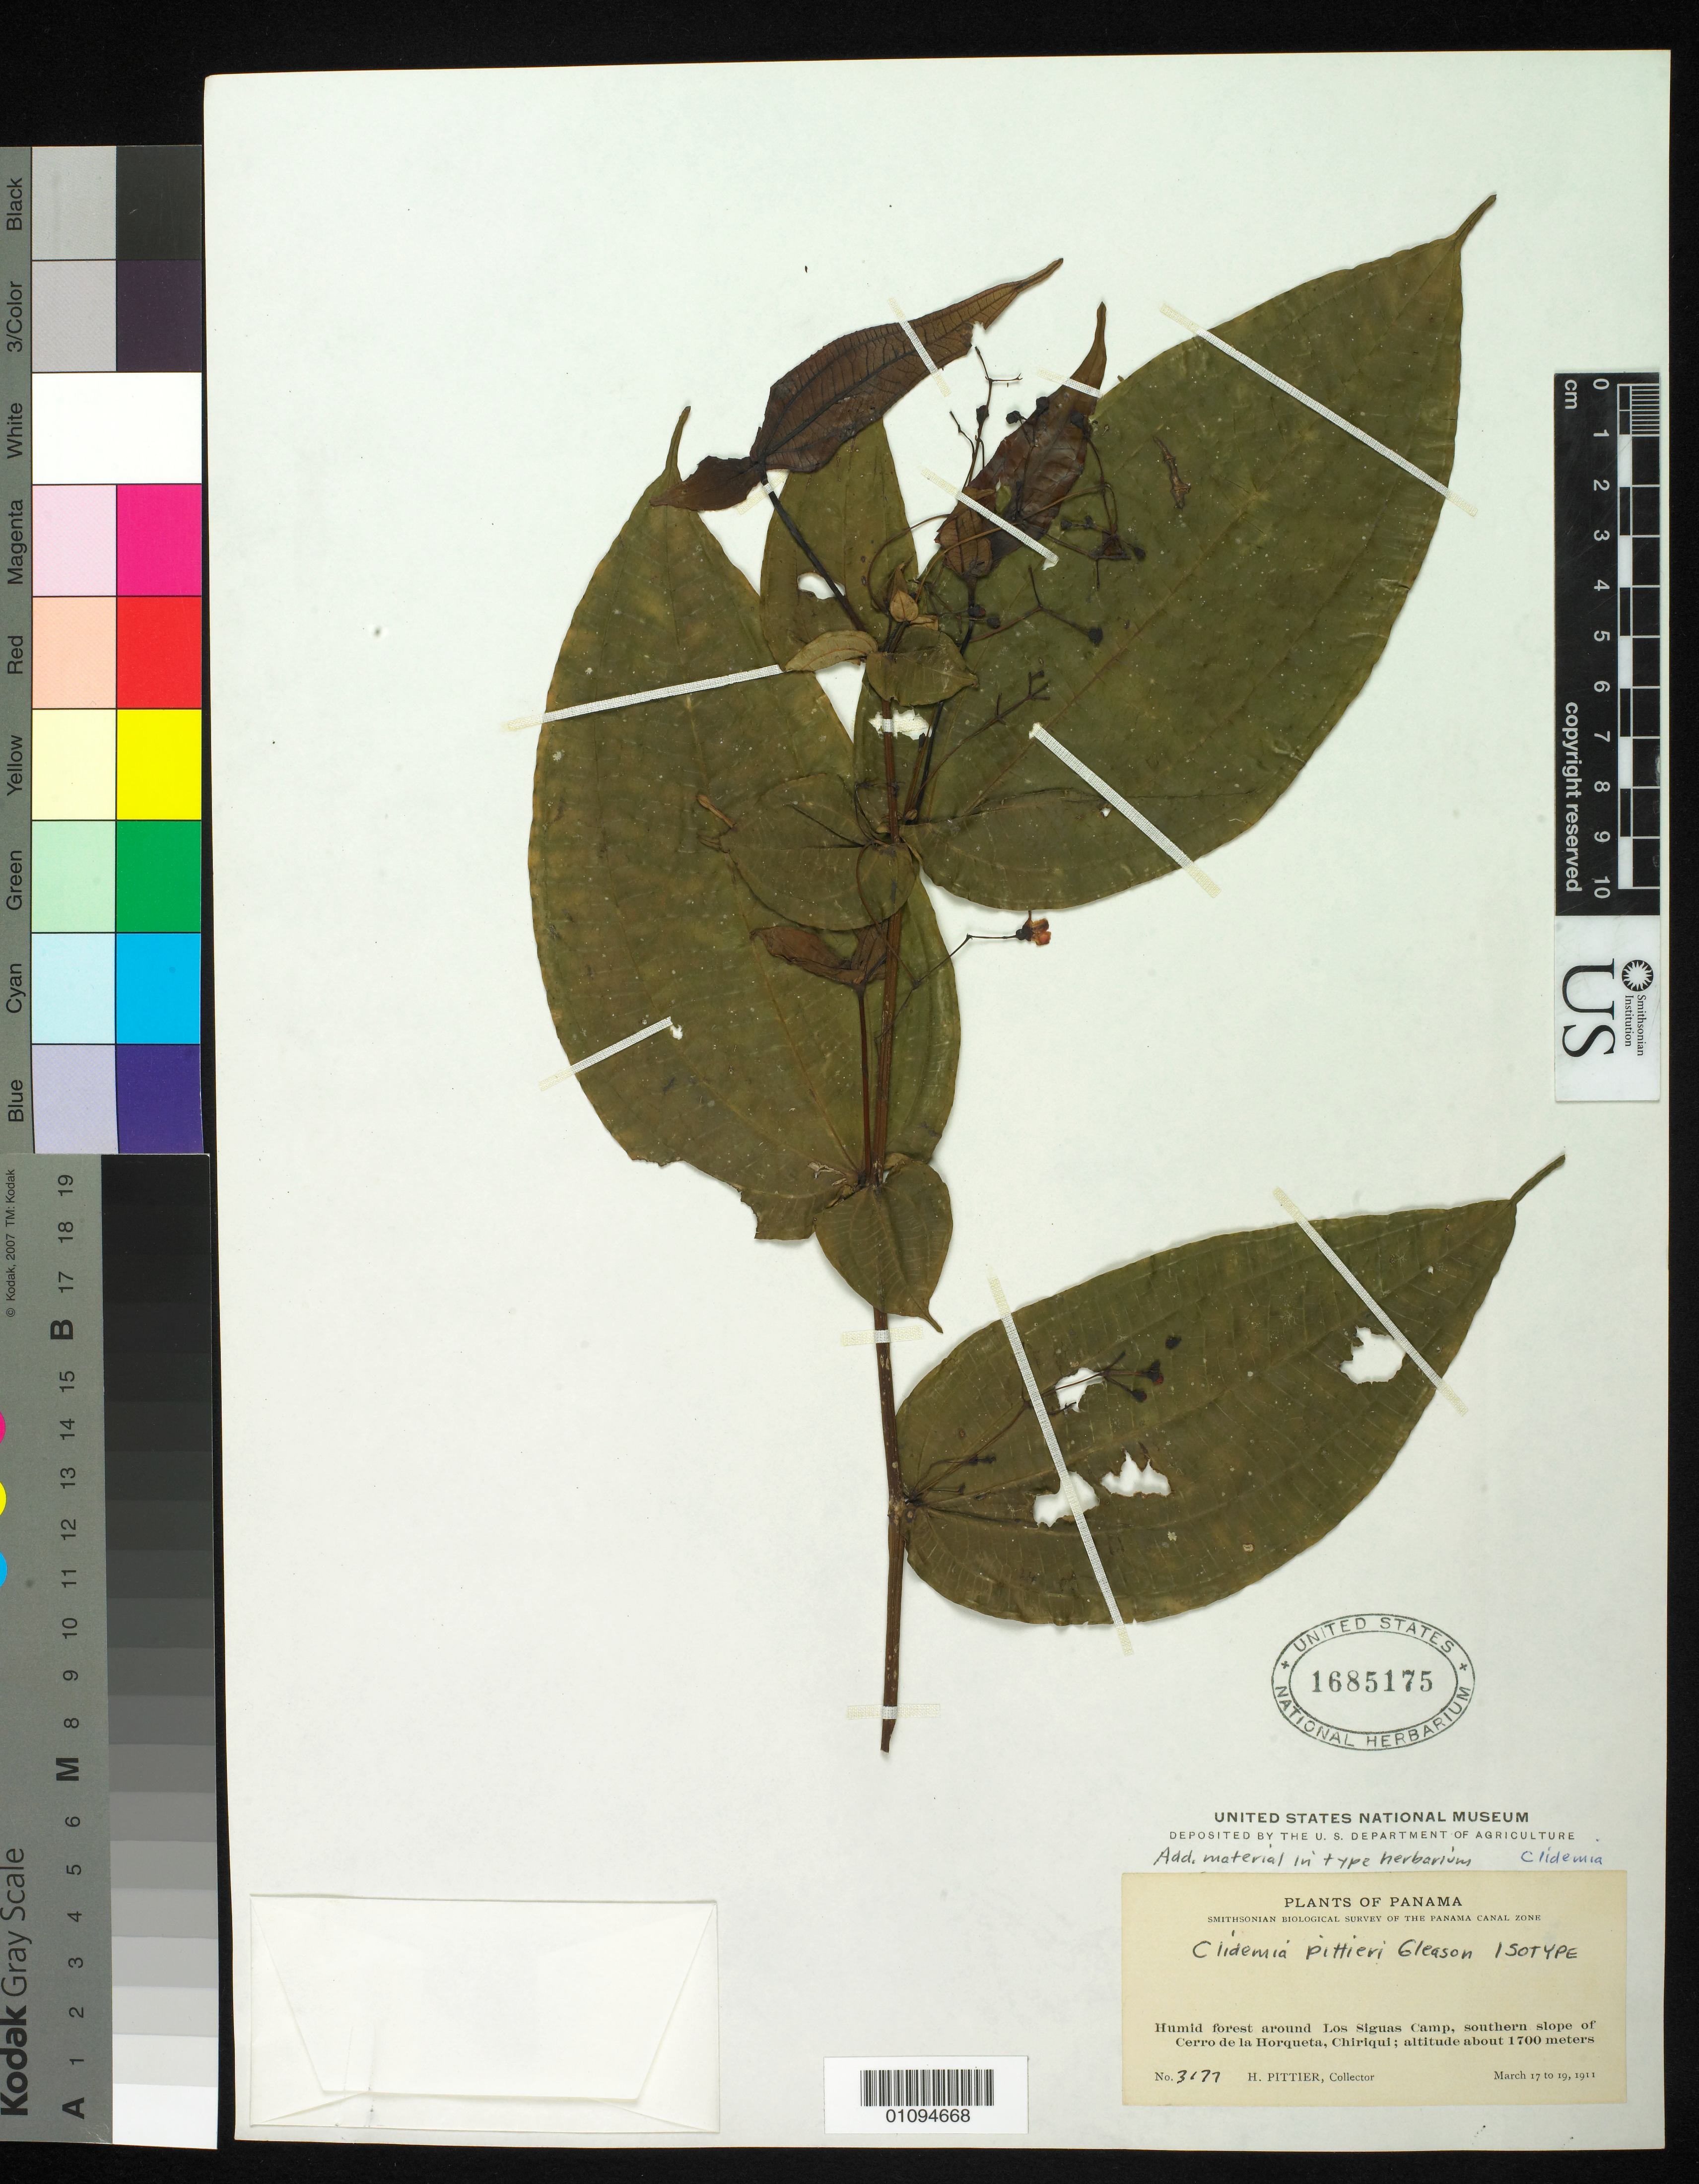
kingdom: Plantae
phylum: Tracheophyta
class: Magnoliopsida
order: Myrtales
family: Melastomataceae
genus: Clidemia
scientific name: Clidemia pittieri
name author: Gleason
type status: Isotype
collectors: H. F. Pittier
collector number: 3177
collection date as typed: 17 Mar 1911 to 19 Mar 1911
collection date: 1911-03-17/1911-03-19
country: Panama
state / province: Chiriquí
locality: Humid forest around Los Siguas Camp, southern slope of Cerro de la Horqueta, Chiriqui.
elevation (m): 1700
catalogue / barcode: US 1685175